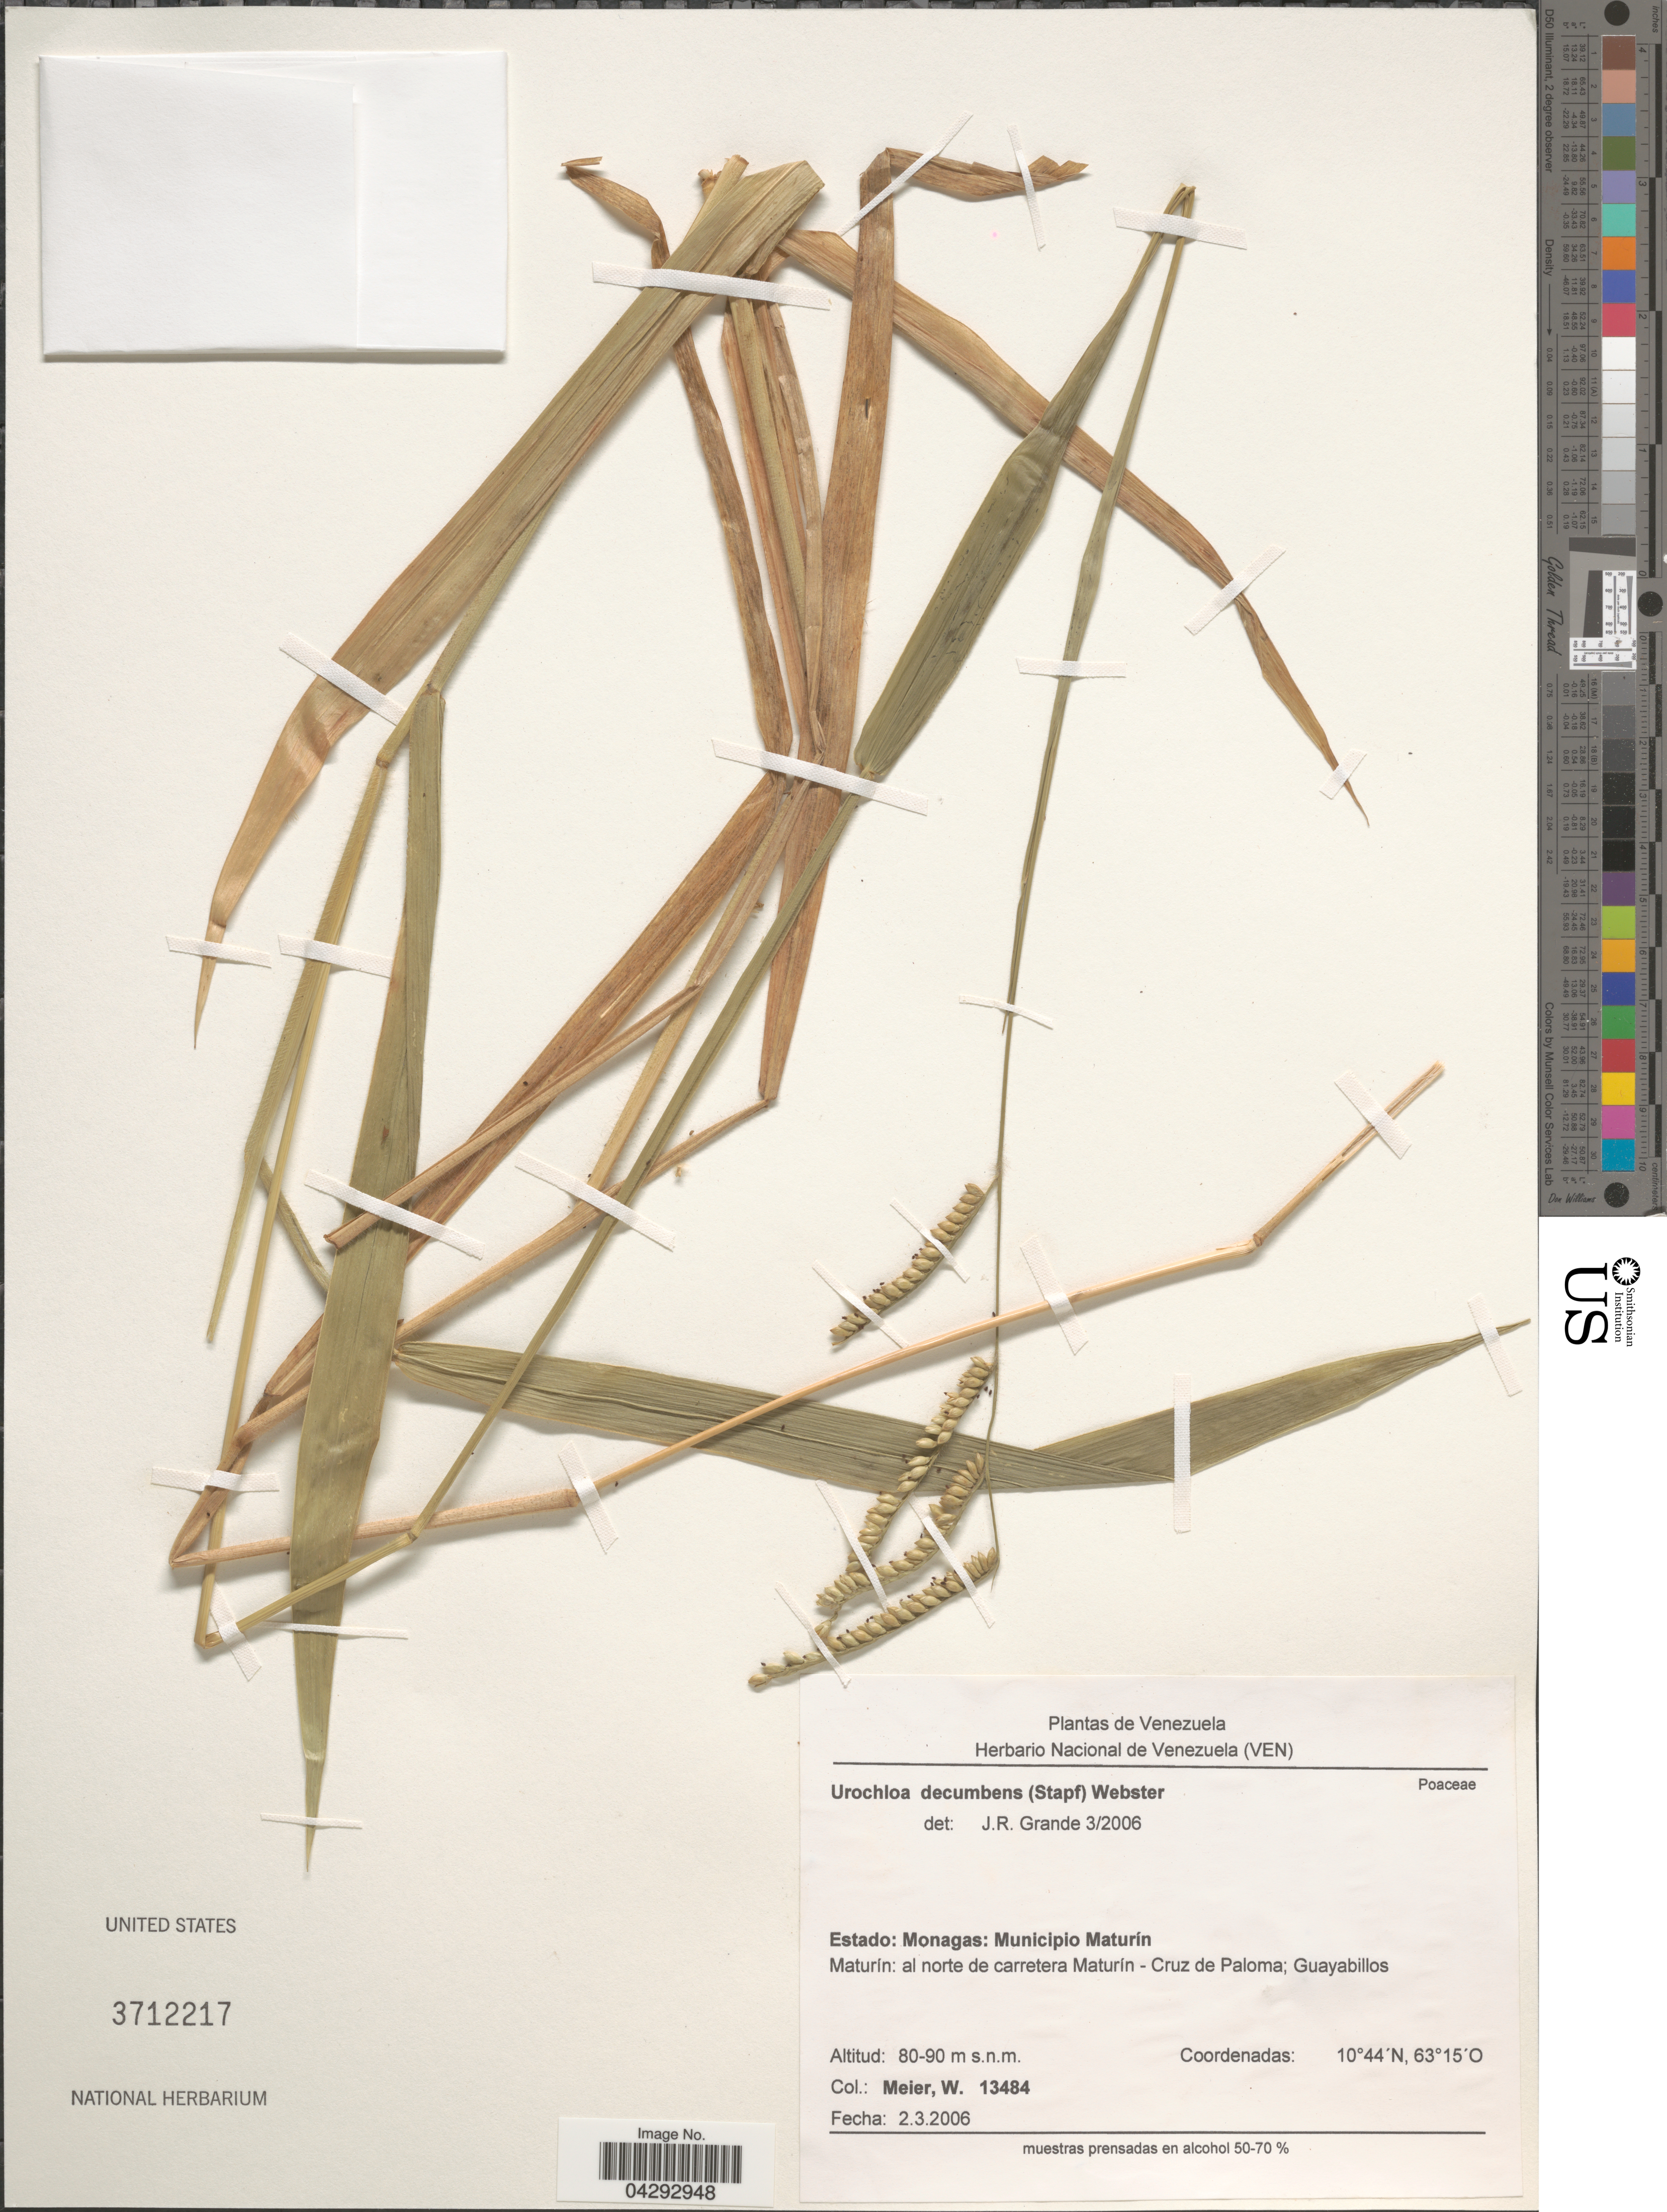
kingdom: Plantae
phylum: Tracheophyta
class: Liliopsida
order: Poales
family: Poaceae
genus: Urochloa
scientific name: Urochloa decumbens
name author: (Stapf) R.D. Webster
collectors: W. Meier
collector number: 13484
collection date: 2006-03-02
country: Venezuela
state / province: Monagas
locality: Municipio Maturín. Maturín: al norte de carretera Maturín - Cruz de Paloma; Guayabillos.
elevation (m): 80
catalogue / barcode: US 3712217